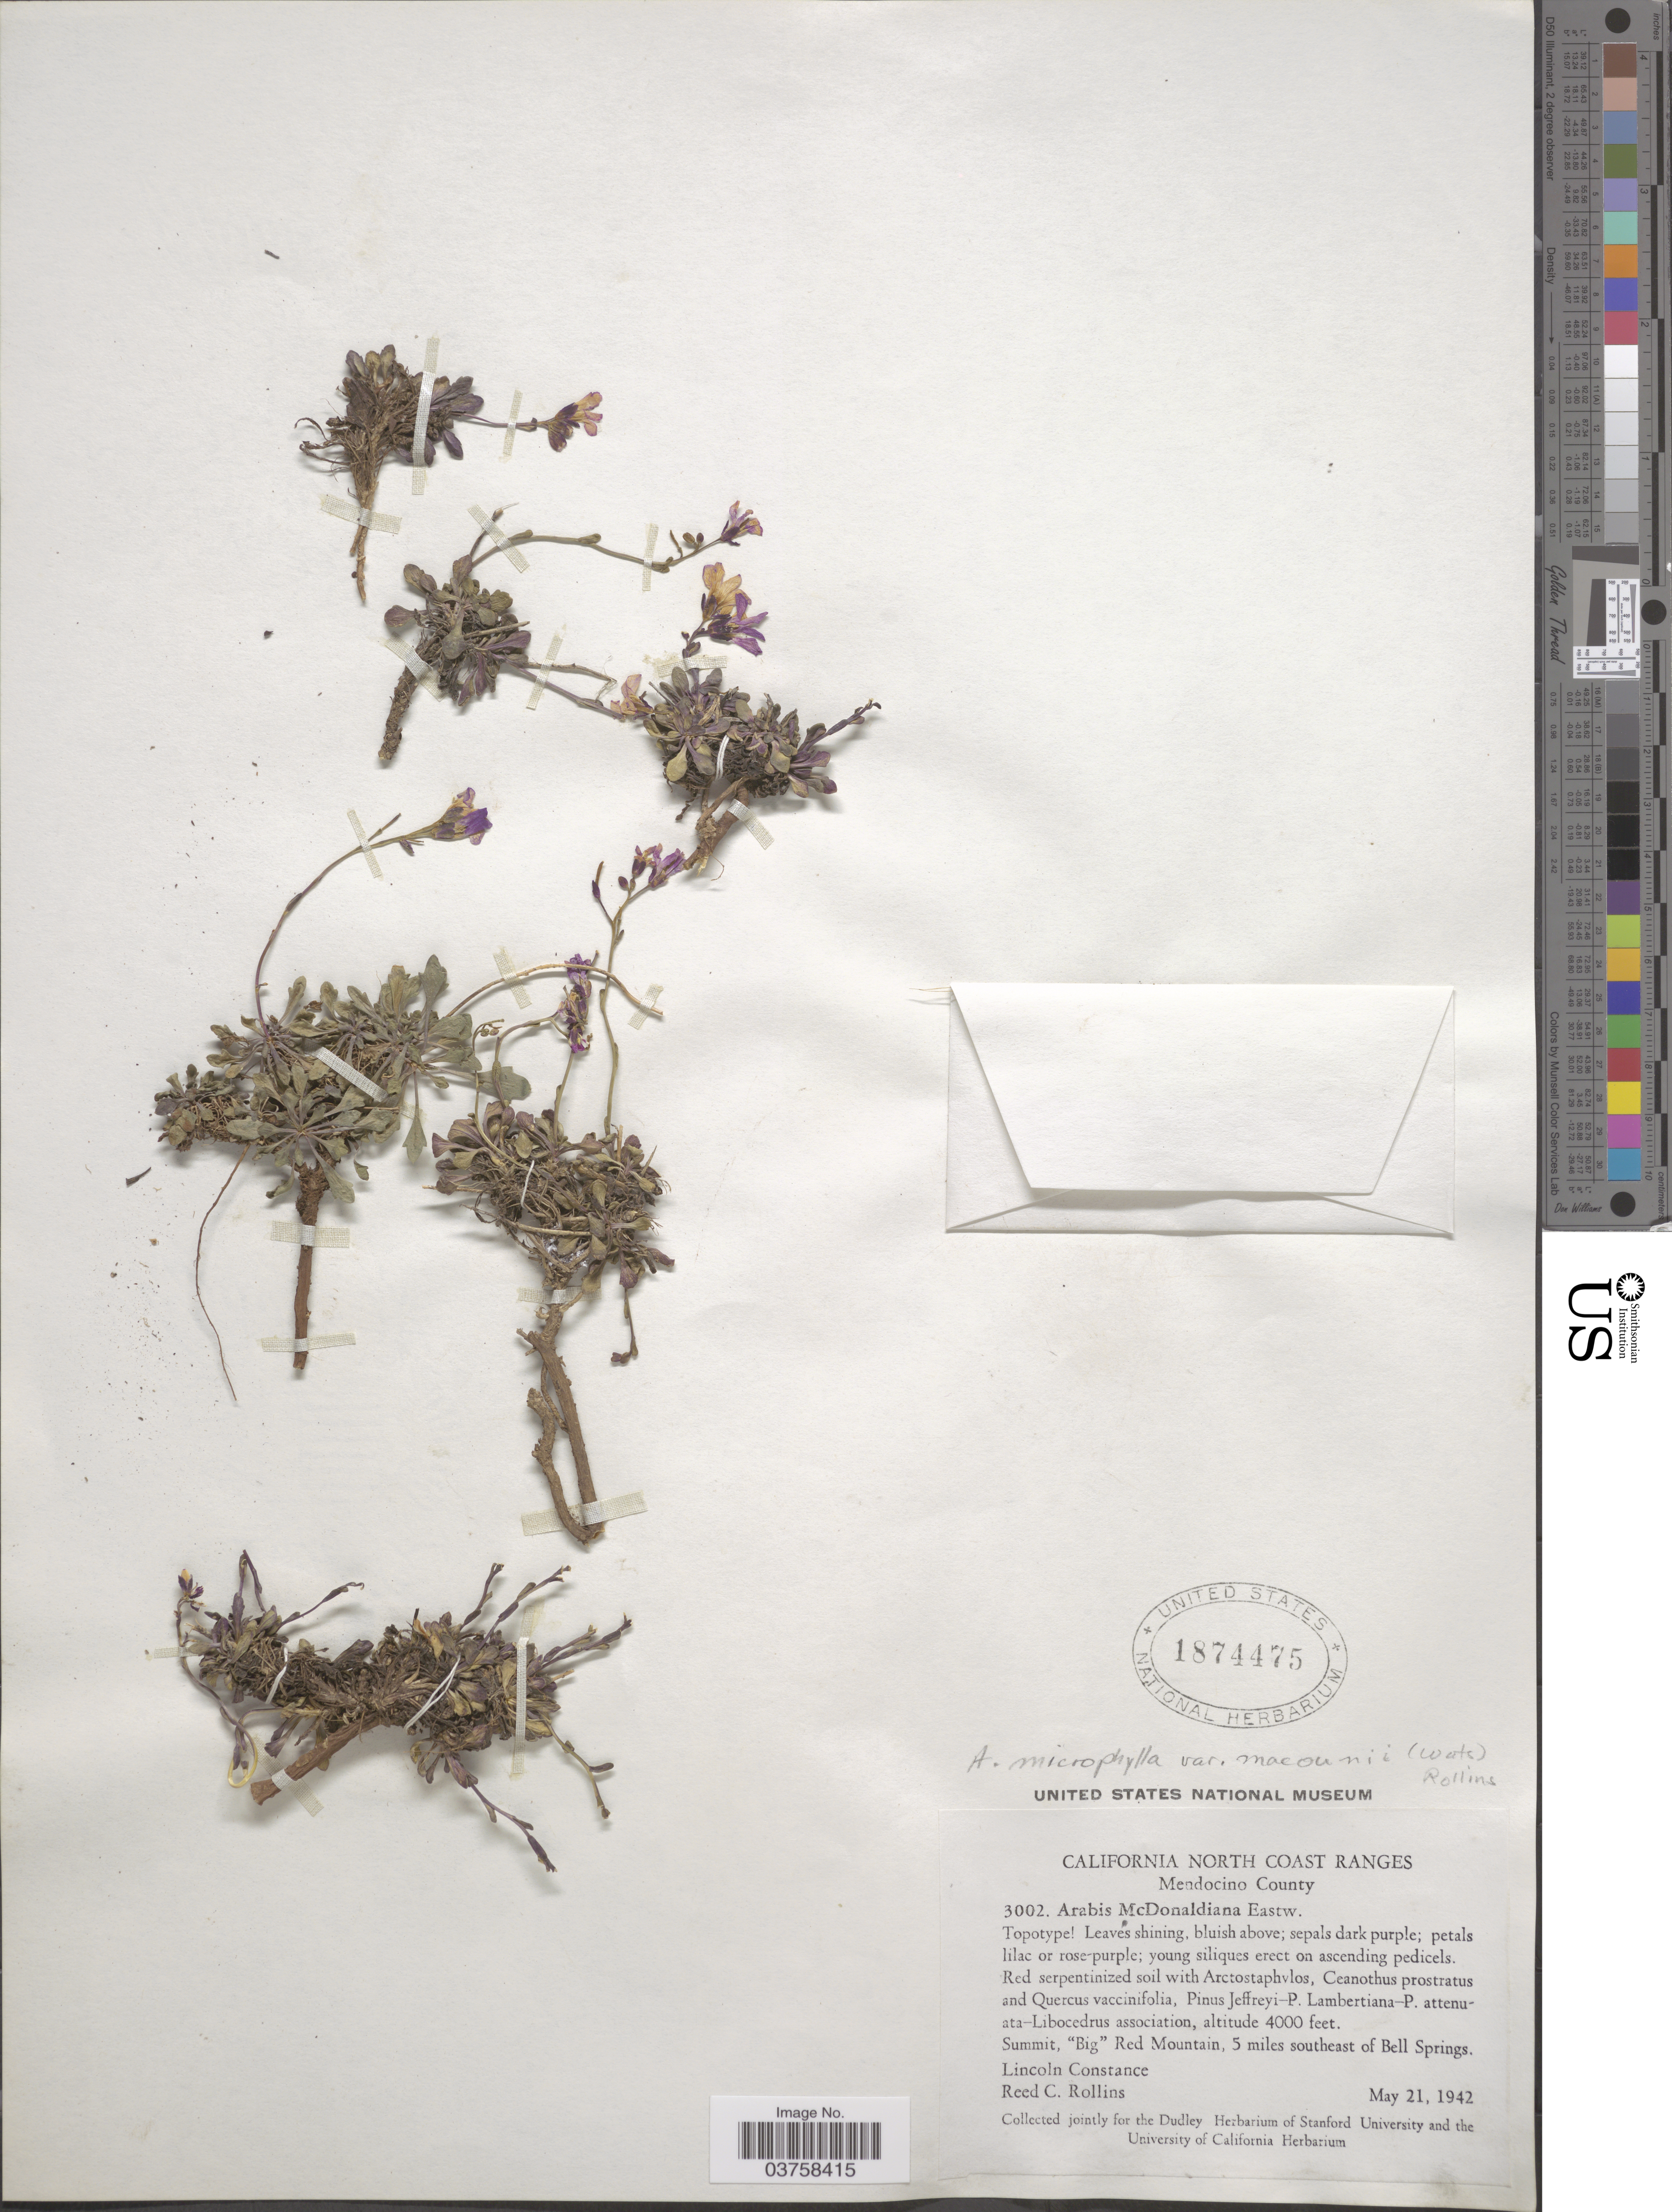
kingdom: Plantae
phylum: Tracheophyta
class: Magnoliopsida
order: Brassicales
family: Brassicaceae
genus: Arabis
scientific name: Arabis mcdonaldiana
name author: Eastw.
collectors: L. Constance & R. C. Rollins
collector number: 3002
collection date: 1942-05-21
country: United States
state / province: California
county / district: Mendocino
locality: California North Coast Ranges. Mendocino County. Summit, "Big" Red Mountain, 5 miles southeast of Bell Springs.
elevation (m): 1219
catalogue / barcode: US 1874475